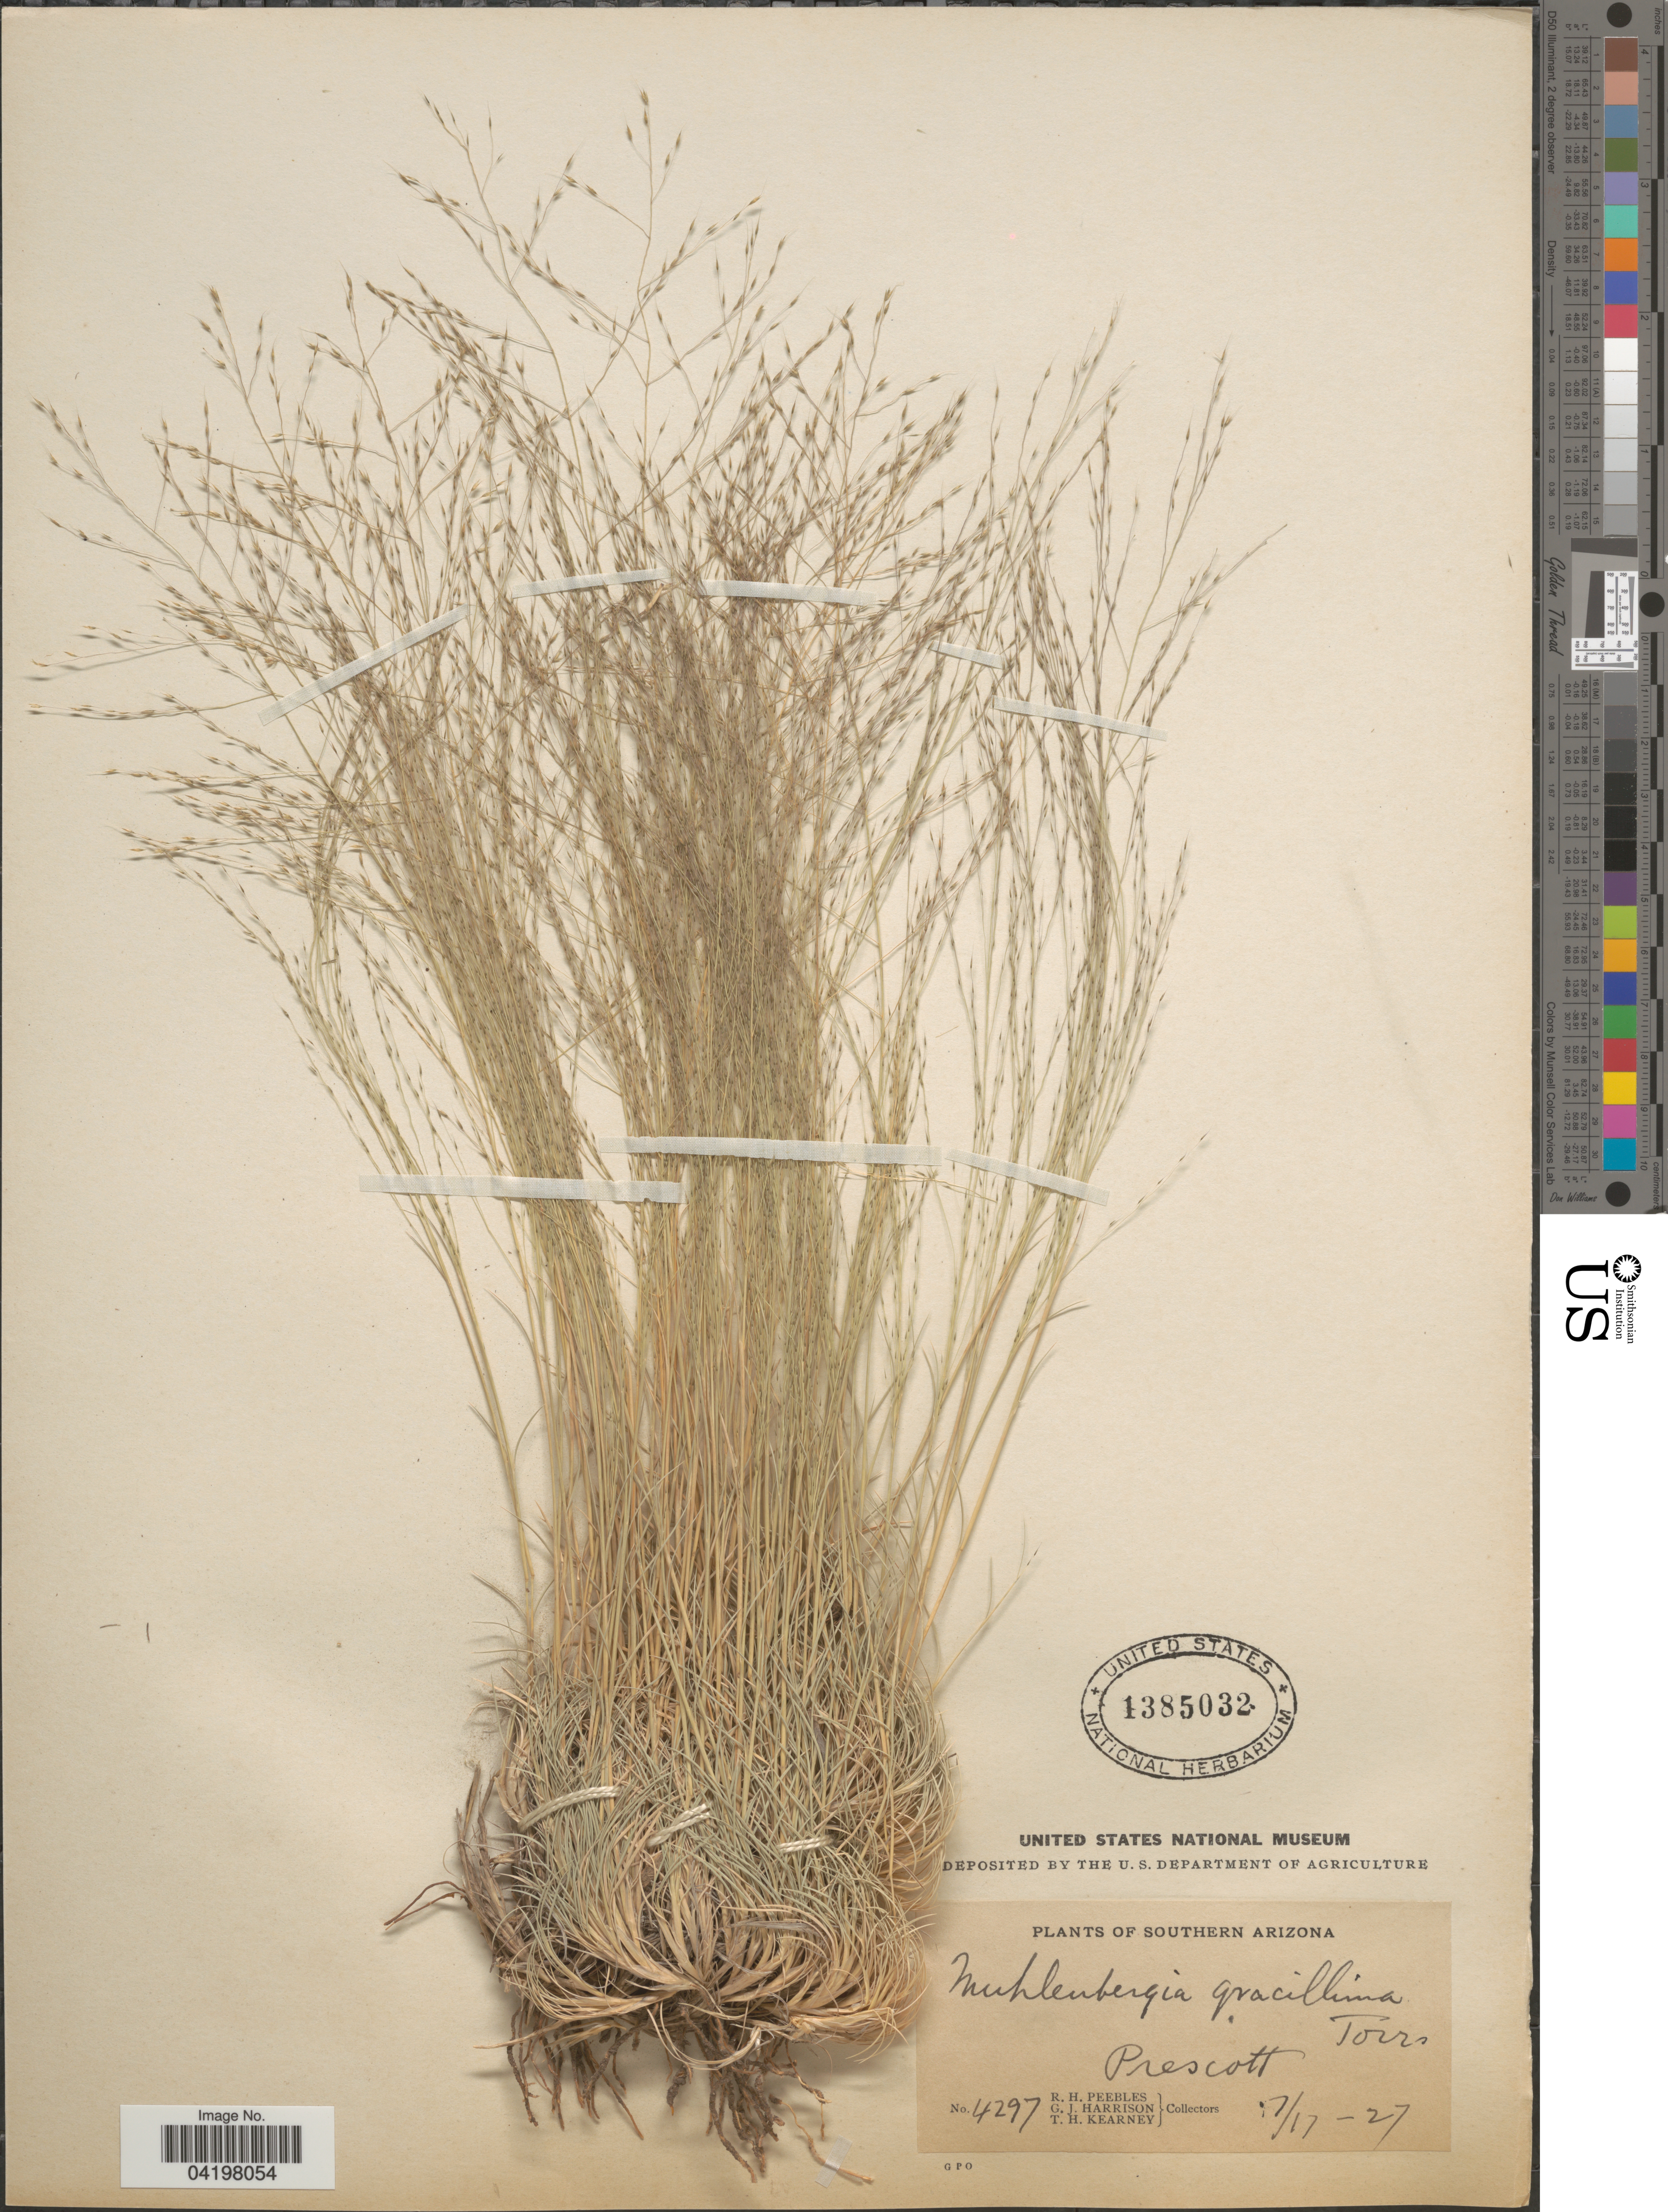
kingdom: Plantae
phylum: Tracheophyta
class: Liliopsida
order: Poales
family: Poaceae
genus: Muhlenbergia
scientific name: Muhlenbergia torreyi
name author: (Kunth) Hitchc. ex Bush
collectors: R. H. Peebles, G. J. Harrison & T. H. Kearney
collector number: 4297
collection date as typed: Transcribed d/m/y: 17/7/27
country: United States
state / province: Arizona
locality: Southern Arizona. Prescott.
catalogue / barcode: US 1385032